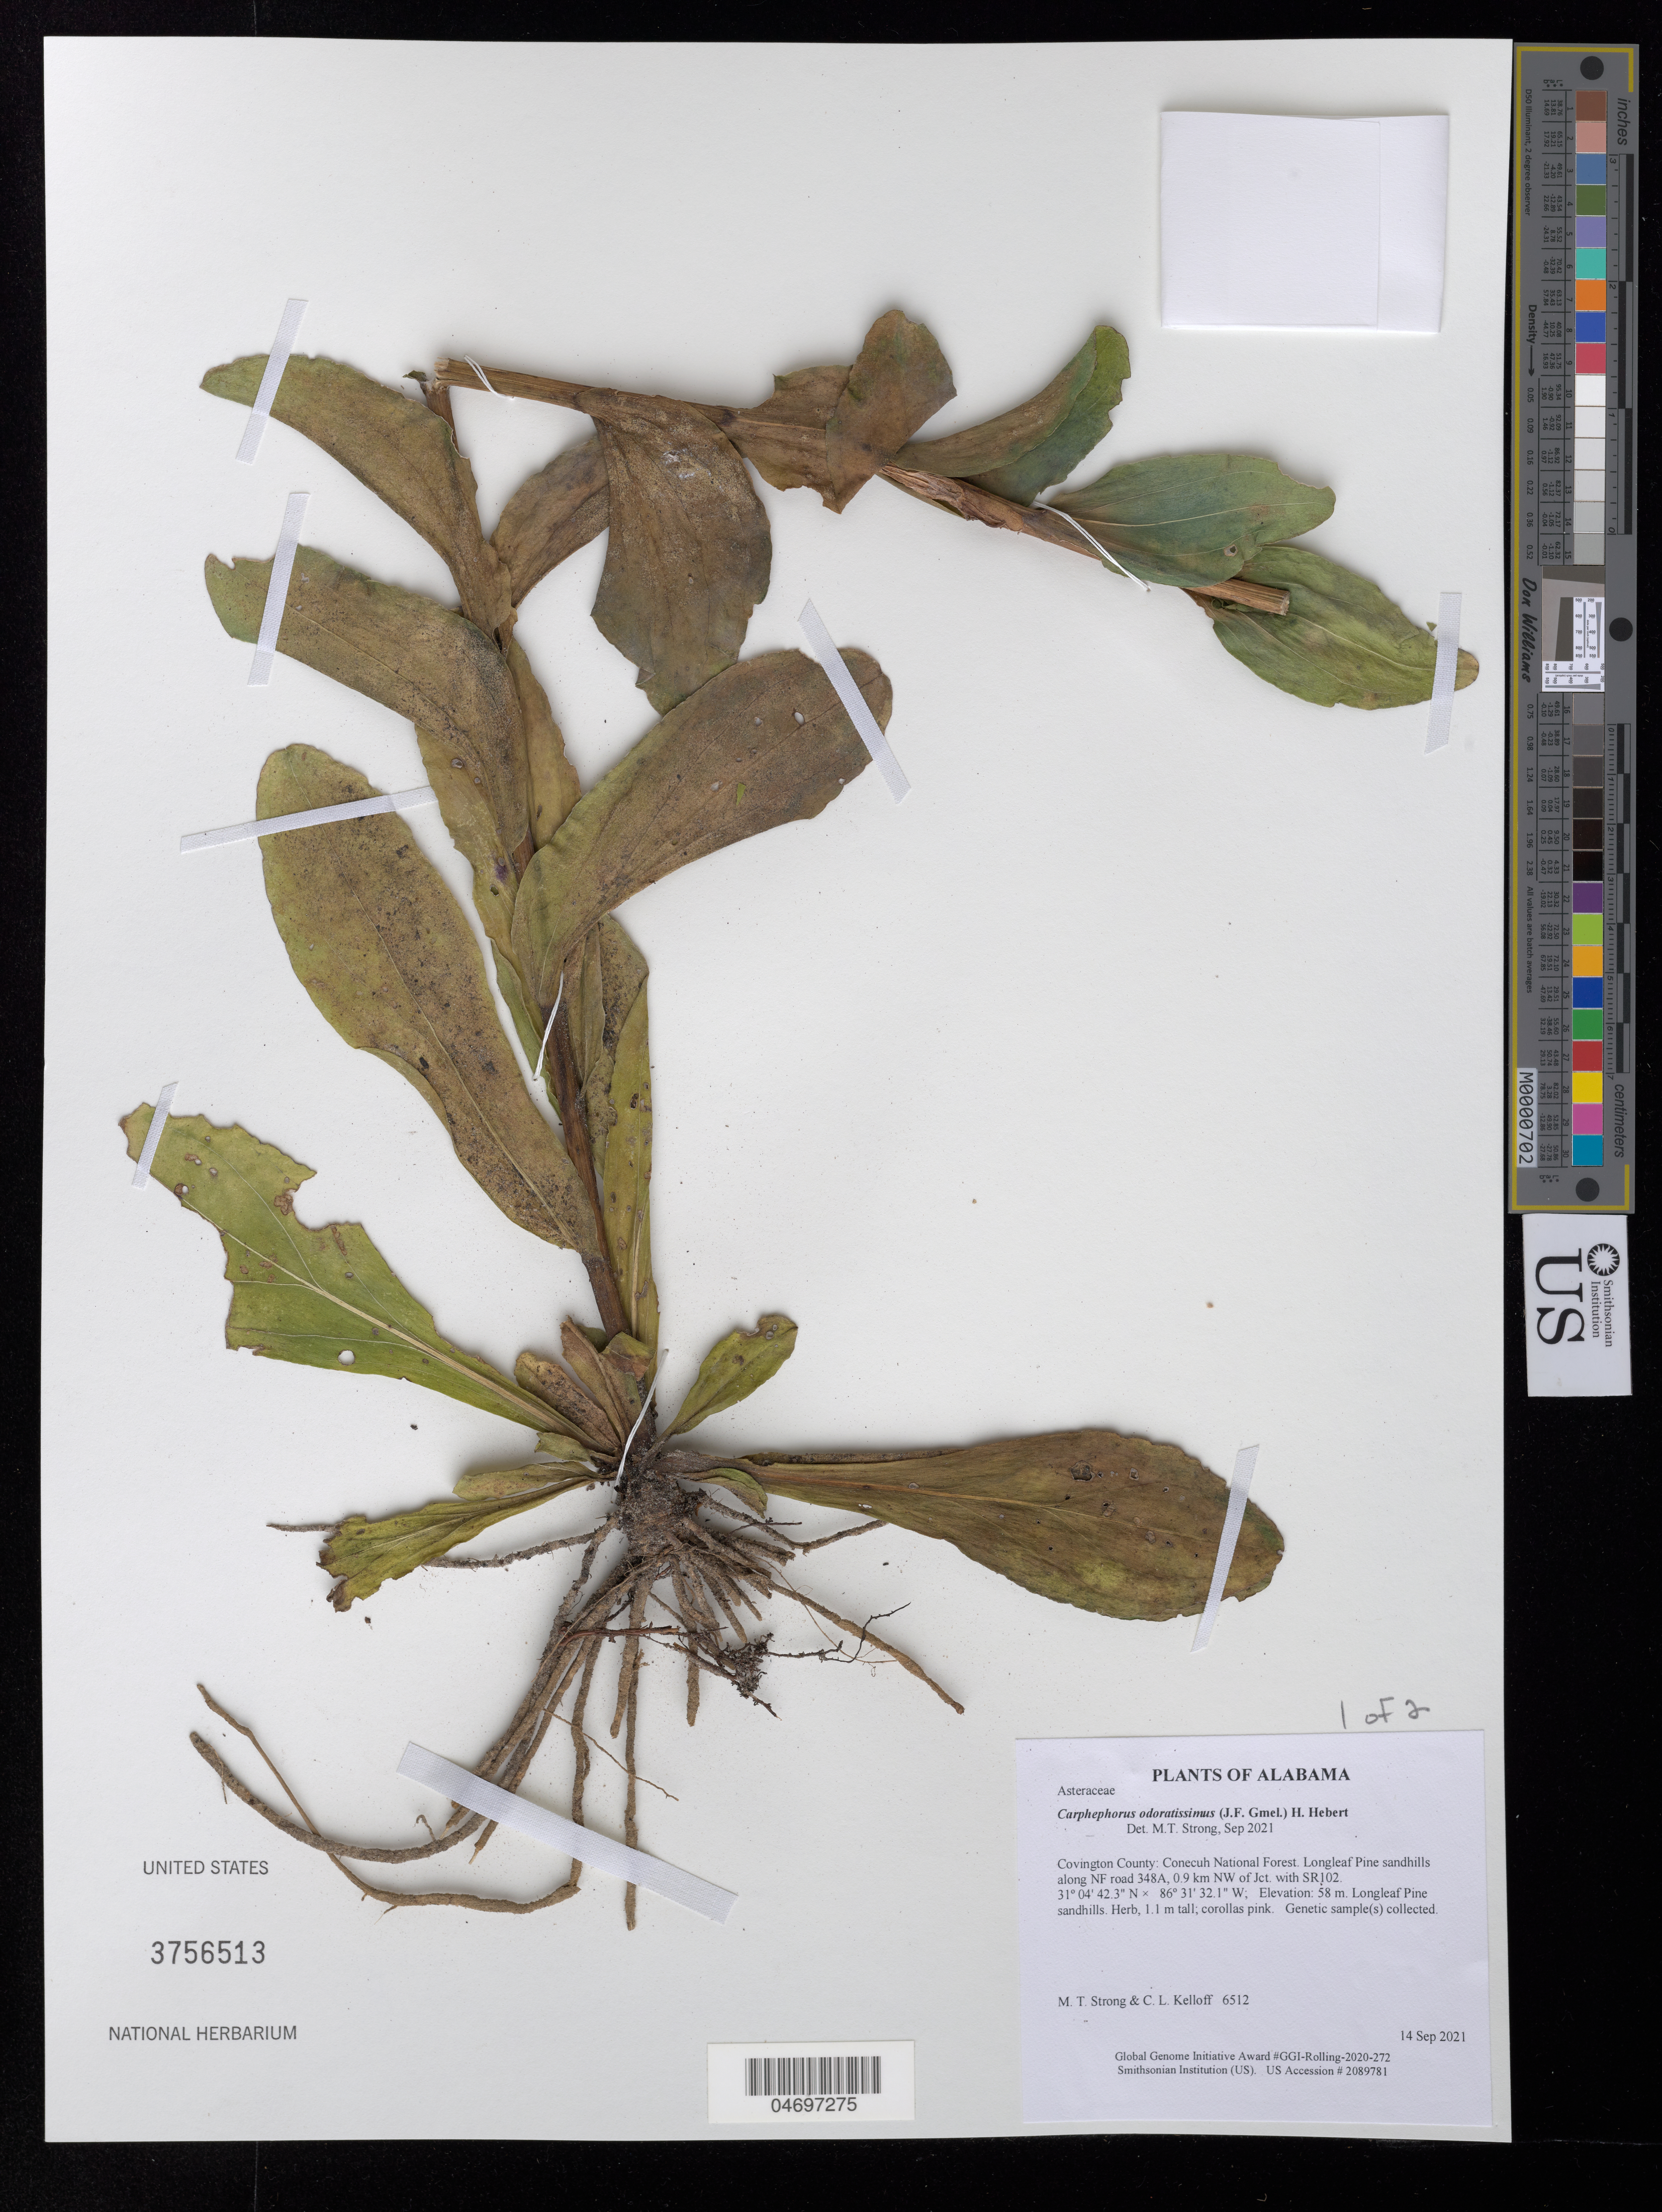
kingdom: Plantae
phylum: Tracheophyta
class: Magnoliopsida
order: Asterales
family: Asteraceae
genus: Carphephorus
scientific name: Carphephorus odoratissimus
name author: (J.F. Gmel.) H. Hebert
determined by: Strong, Mark T.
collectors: M. T. Strong & C. L. Kelloff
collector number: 6512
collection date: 2021-09-14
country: United States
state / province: Alabama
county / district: Covington County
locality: Conecuh National Forest. Longleaf Pine sandhills along NF road 348A, 0.9 km NW of Jct. with SR102.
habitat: Longleaf Pine sandhills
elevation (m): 58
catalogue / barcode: US 3756513